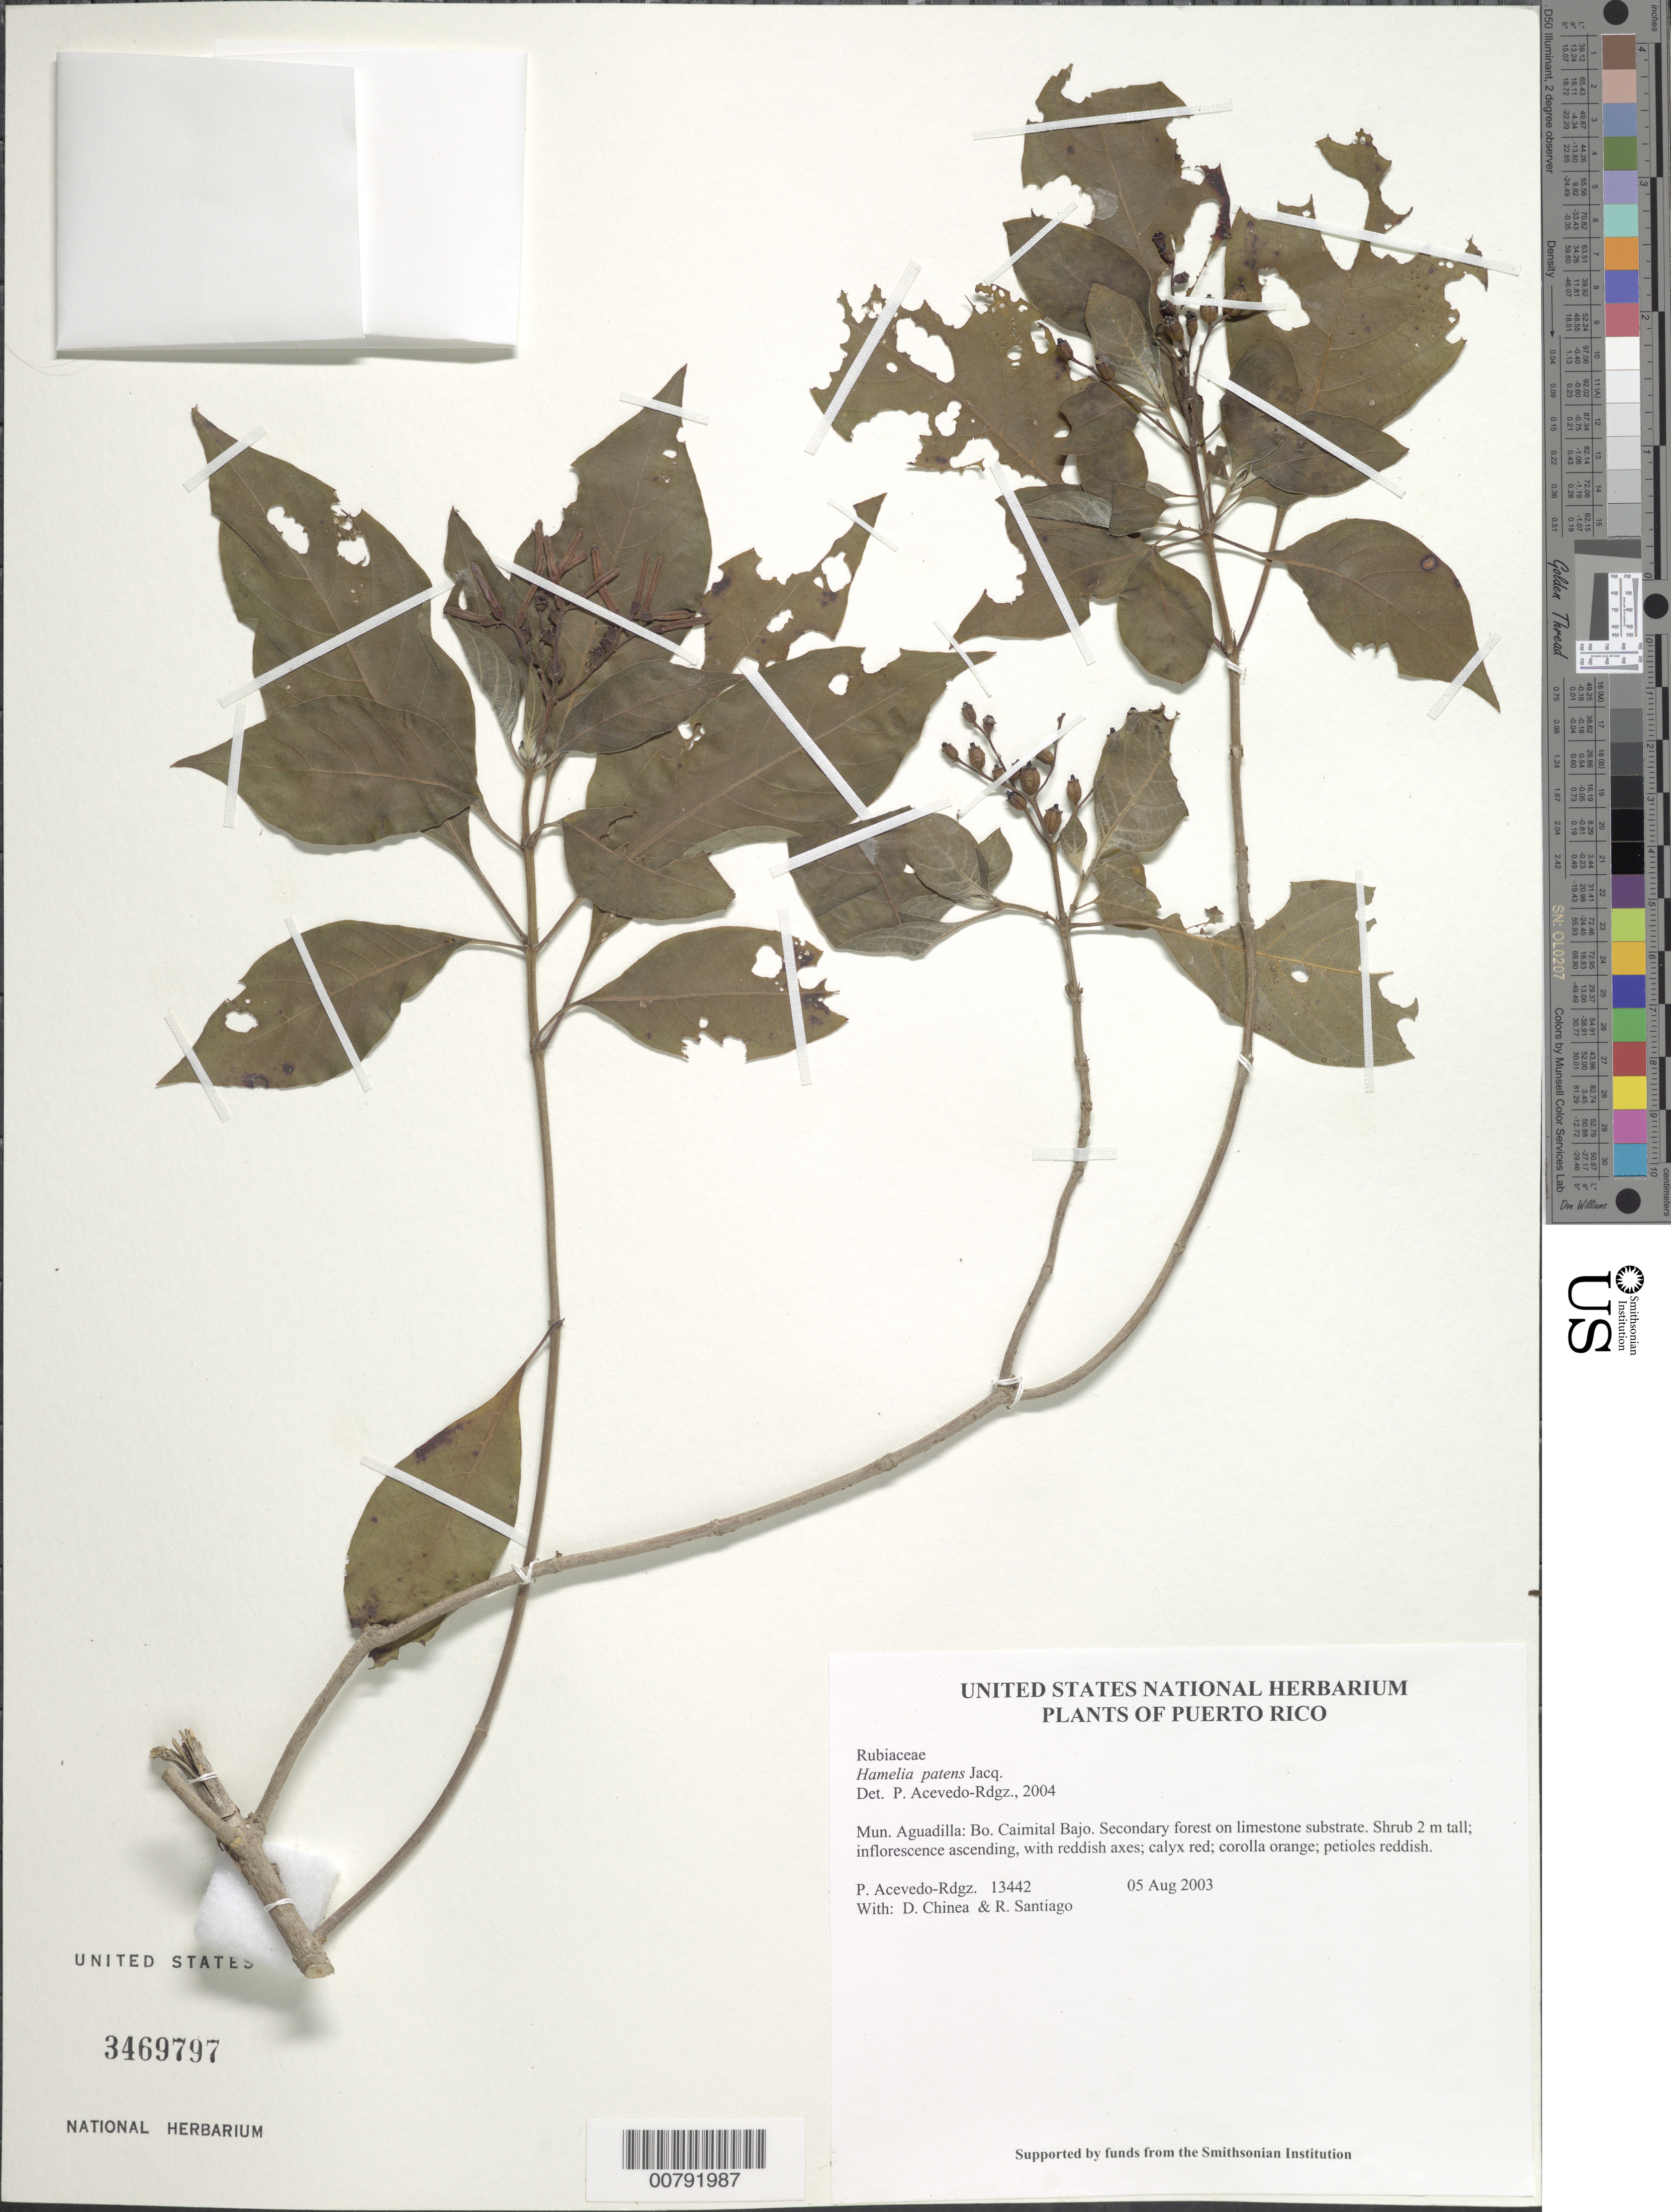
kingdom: Plantae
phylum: Tracheophyta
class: Magnoliopsida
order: Gentianales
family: Rubiaceae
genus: Hamelia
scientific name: Hamelia patens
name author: Jacq.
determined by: Acevedo-Rodríguez, P., (BOT), Smithsonian Institution - National Museum of Natural History (UNITED STATES)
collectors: P. Acevedo-Rodr., D. Chinea & R. Santiago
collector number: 13442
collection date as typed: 05 Aug 2003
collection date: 2003-08-05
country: Puerto Rico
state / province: Aguadilla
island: Puerto Rico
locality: Mun. Aguadilla: Bo. Caimital Bajo.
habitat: Secondary forest on limestone substrate.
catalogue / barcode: US 3469797